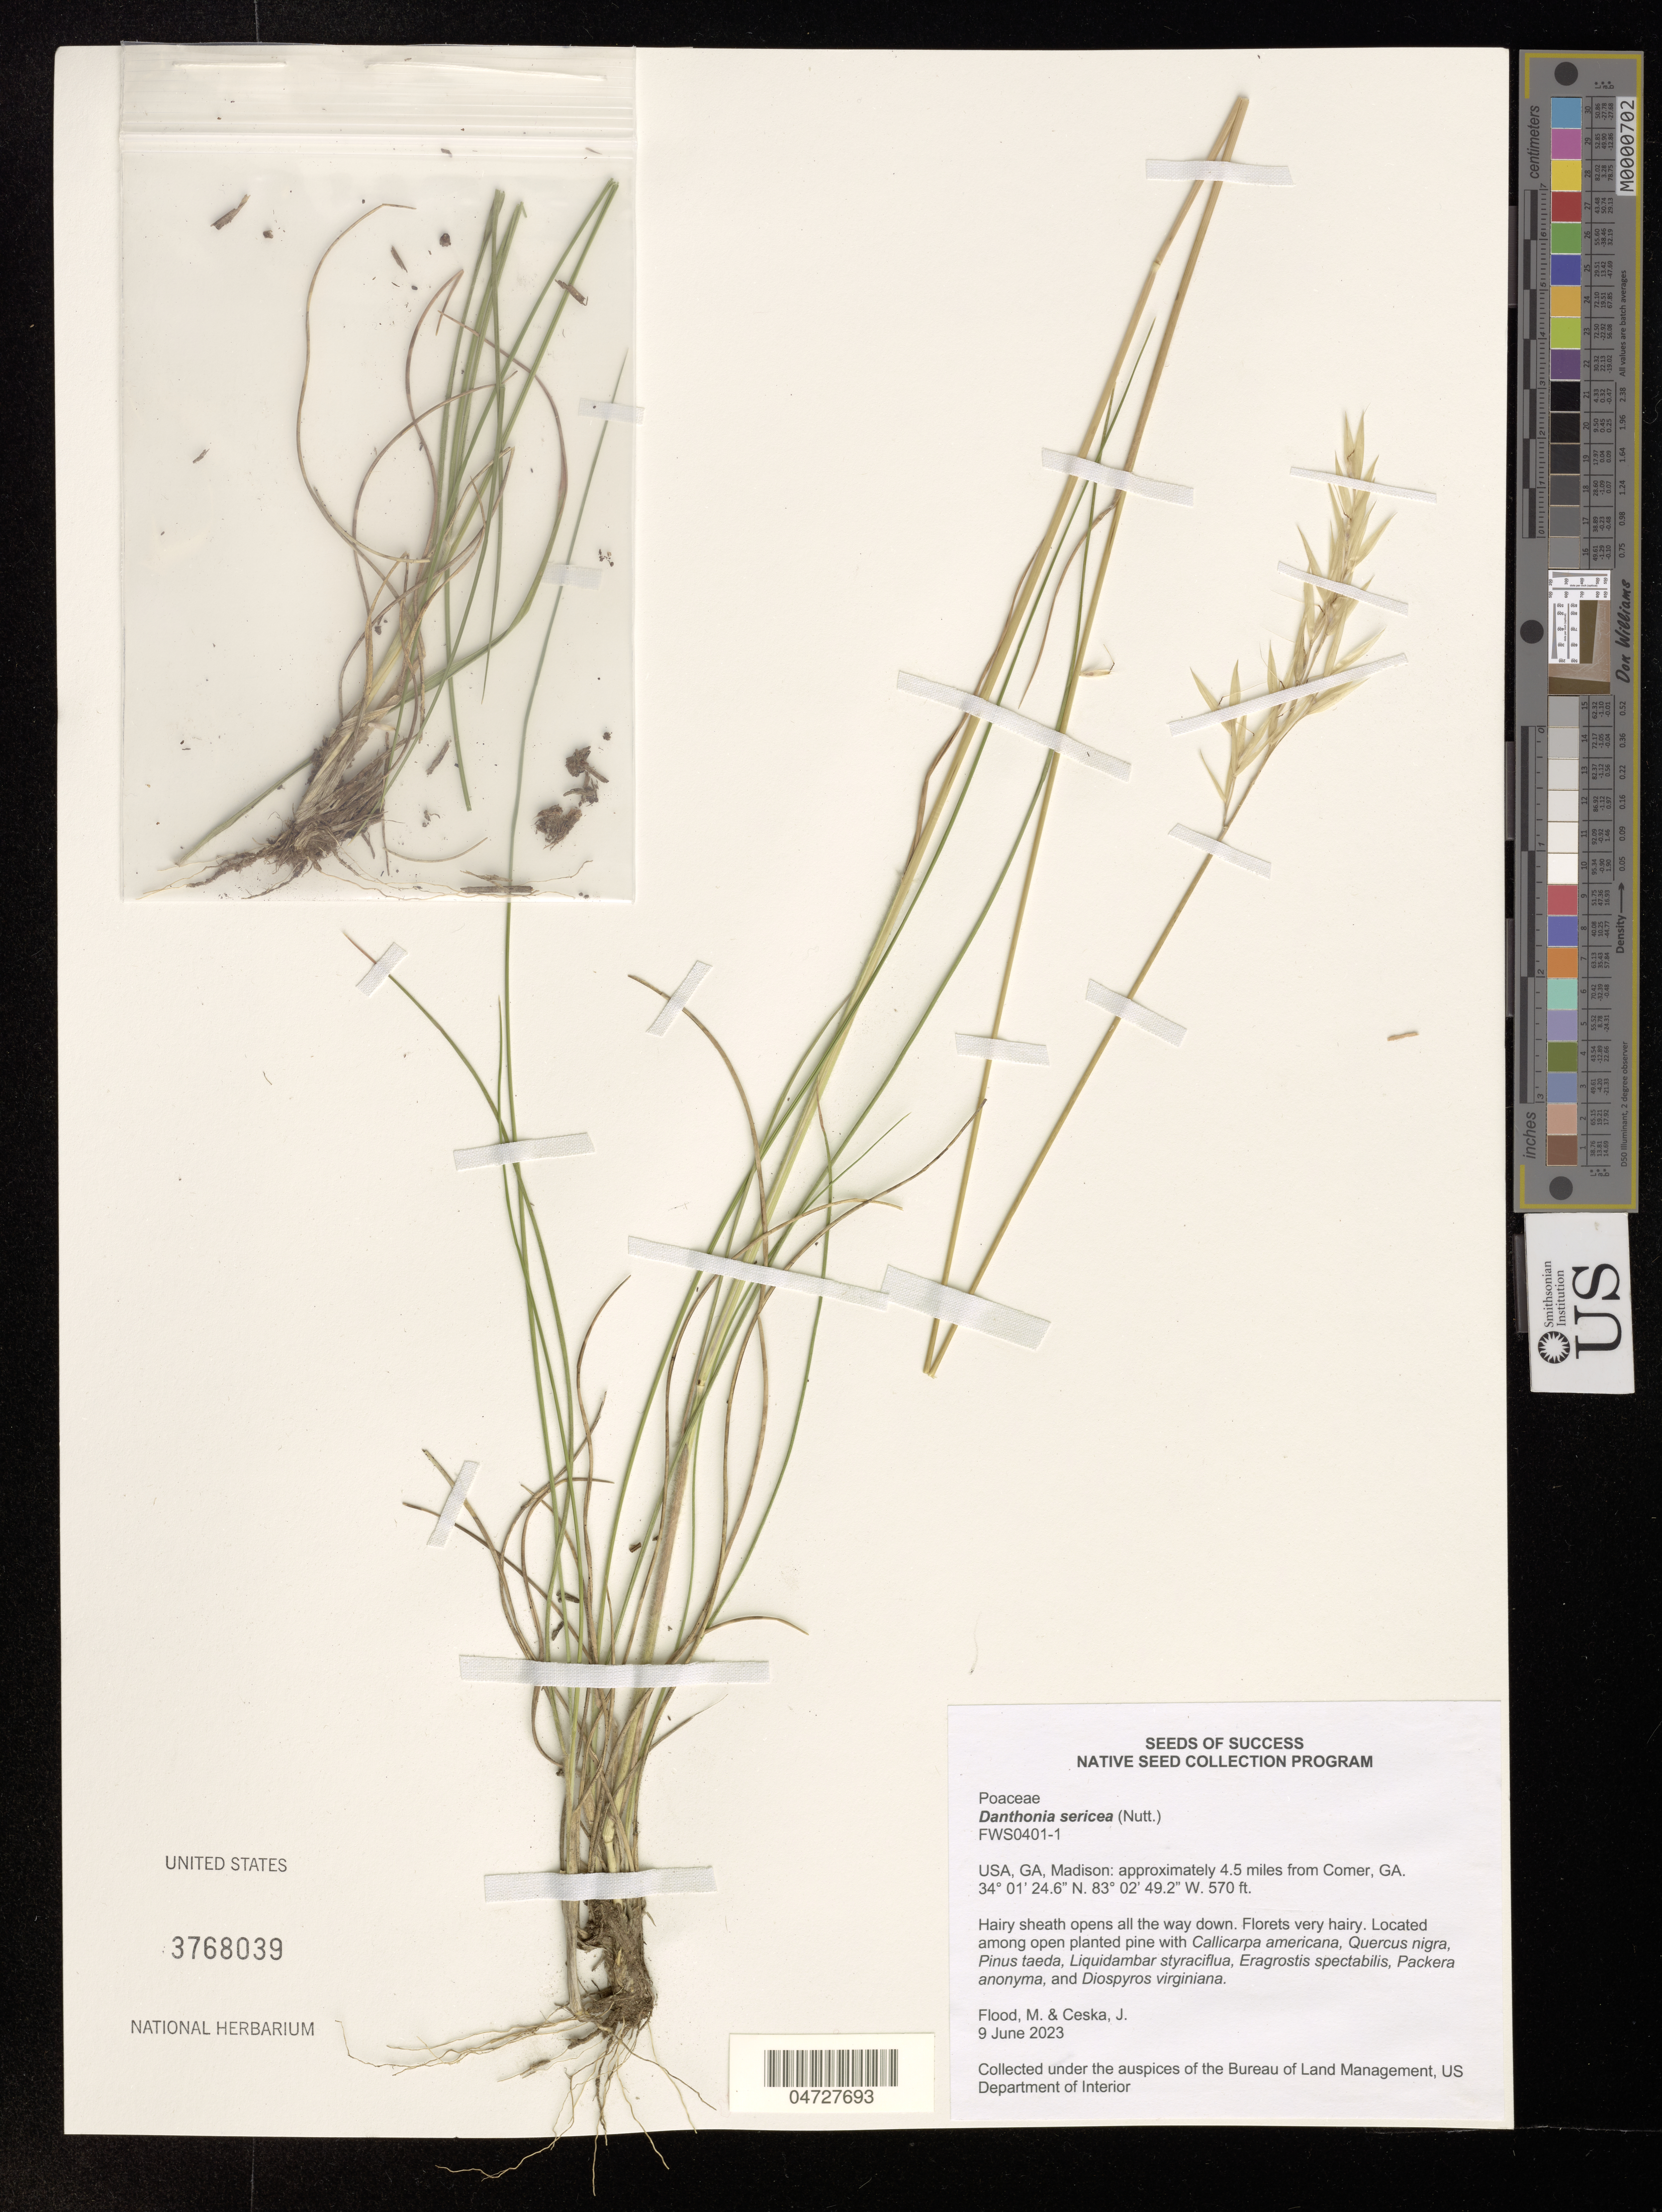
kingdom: Plantae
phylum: Tracheophyta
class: Liliopsida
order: Poales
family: Poaceae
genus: Danthonia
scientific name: Danthonia sericea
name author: Nutt.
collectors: M. Flood & J. Ceska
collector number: FWS0401-1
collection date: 2023-06-09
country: United States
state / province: Georgia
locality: Madison: approximately 4.5 miles from Comer.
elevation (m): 174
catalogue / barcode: US 3768039